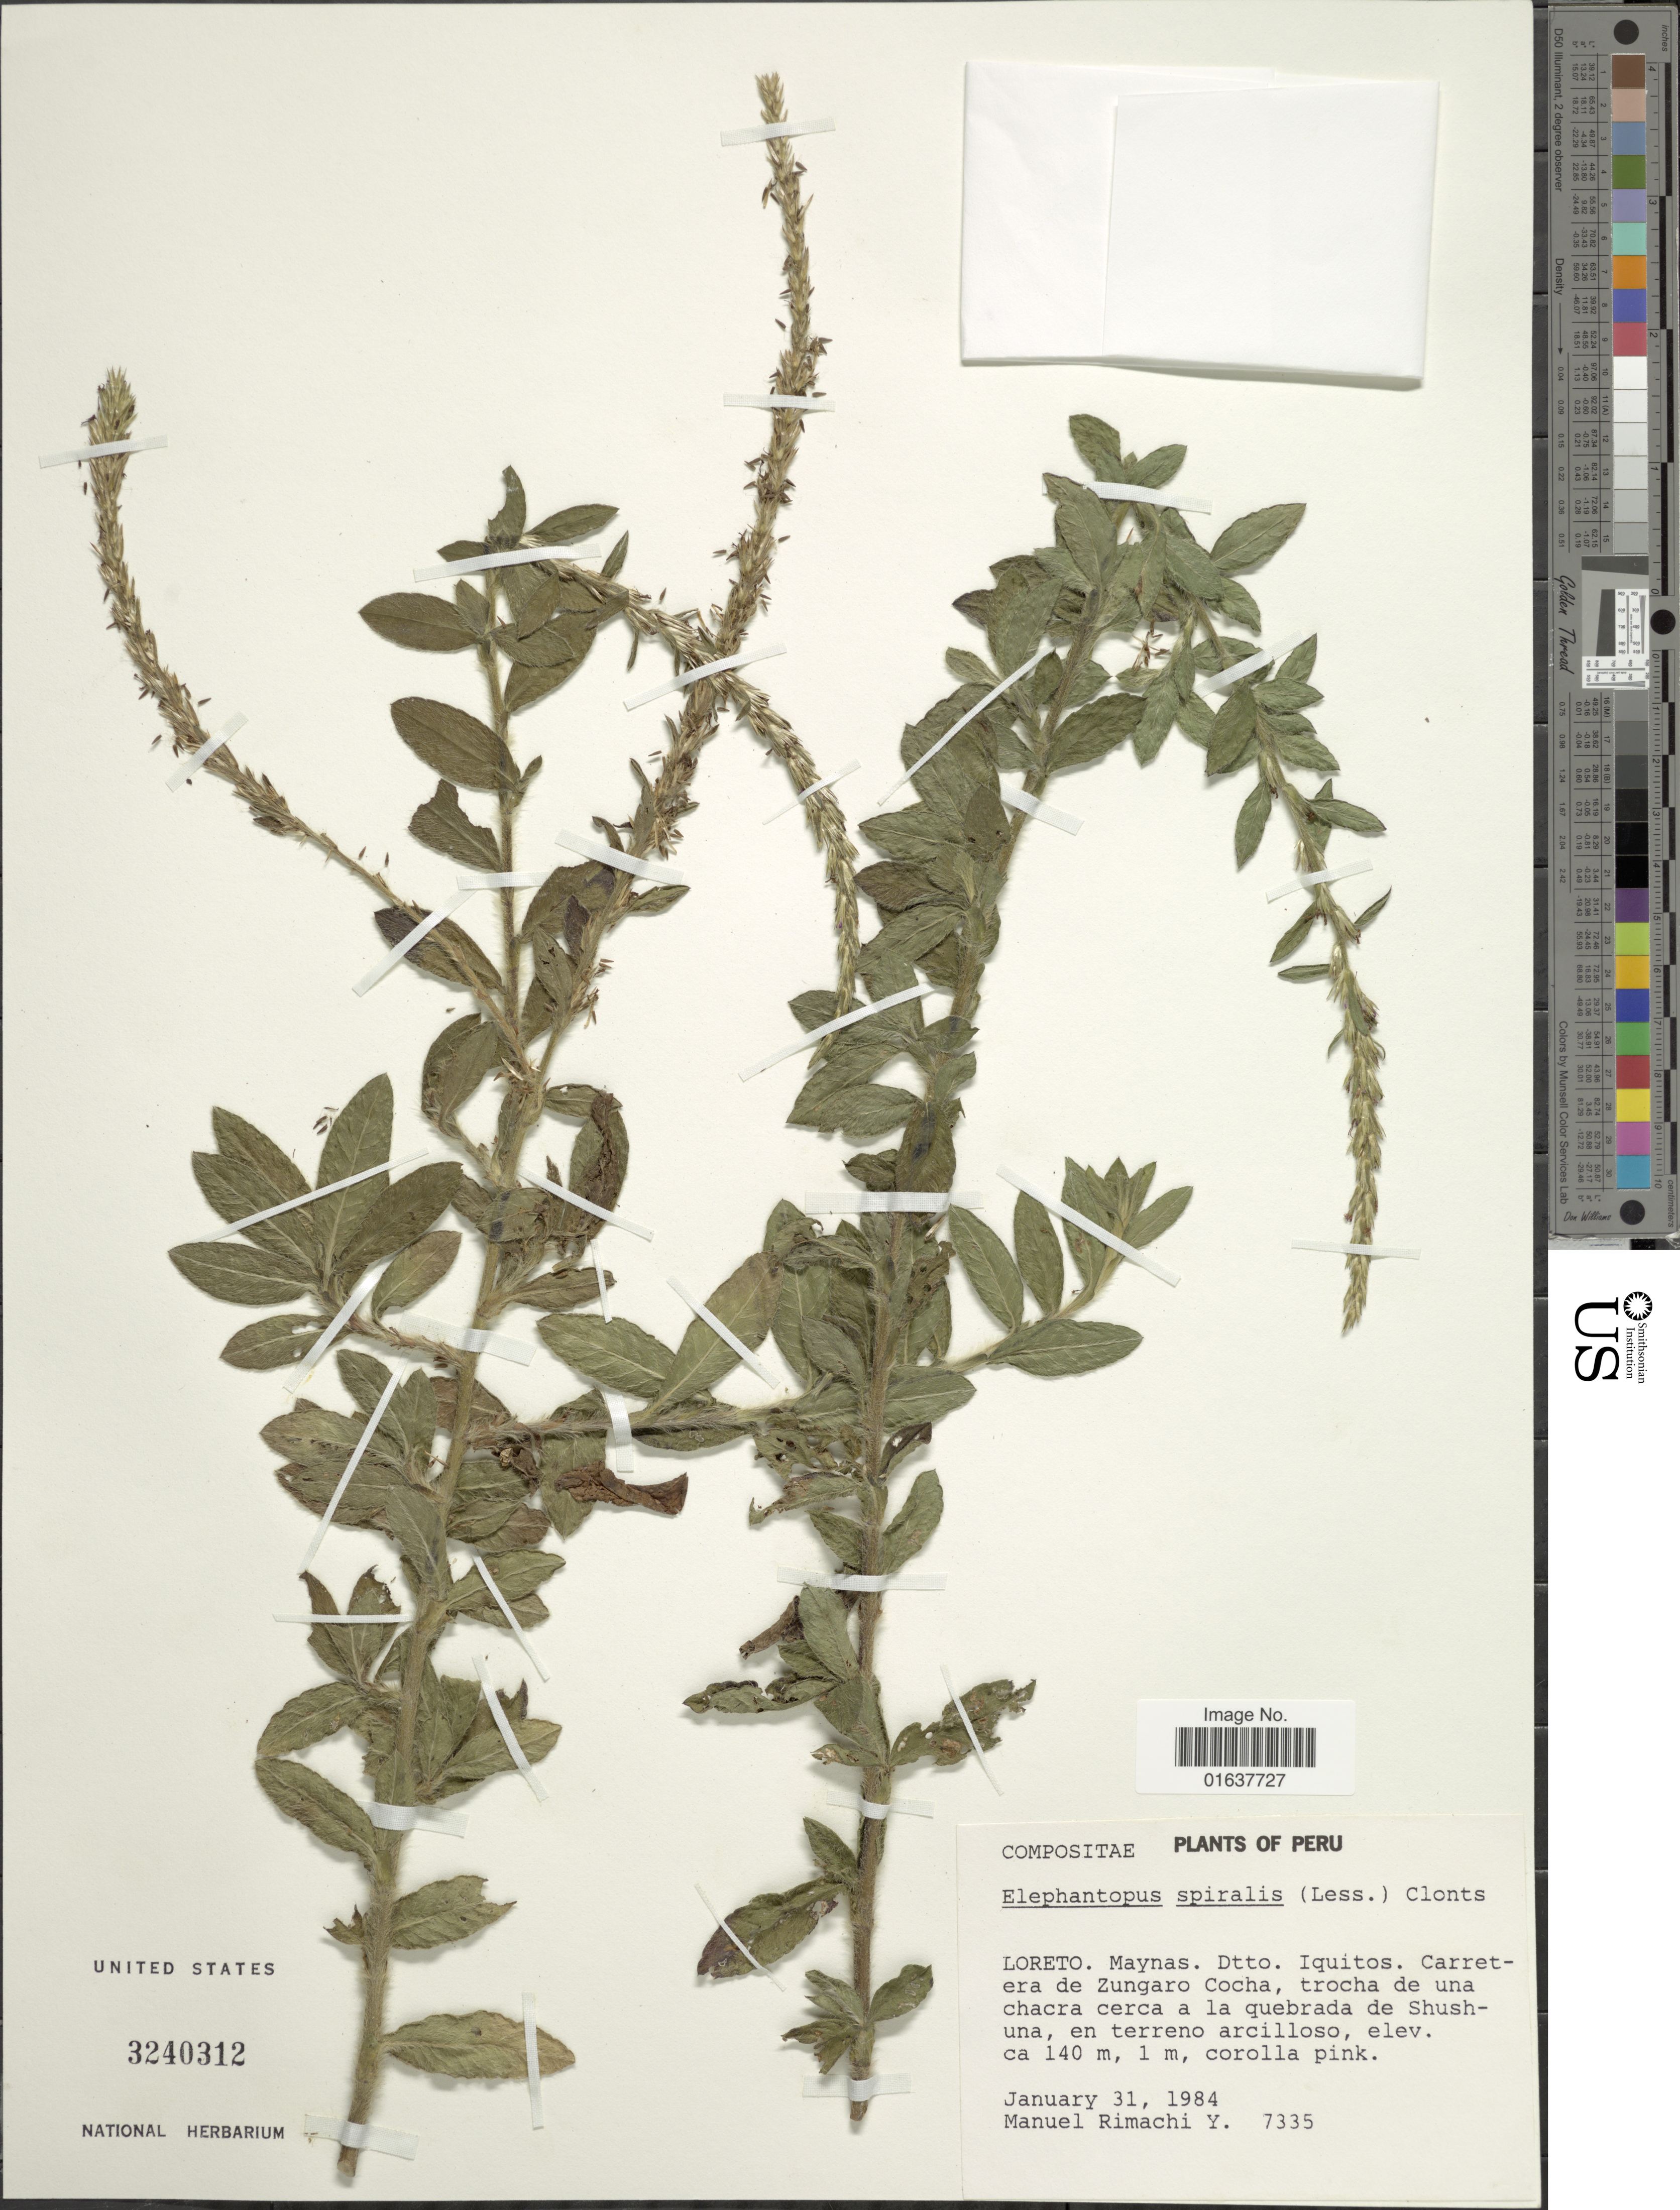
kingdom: Plantae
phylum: Tracheophyta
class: Magnoliopsida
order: Asterales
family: Asteraceae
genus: Pseudelephantopus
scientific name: Pseudelephantopus spiralis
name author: (Less.) Cronquist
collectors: M. Rimachi Y.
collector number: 7335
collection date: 1984-01-31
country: Peru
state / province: Loreto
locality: Maynas. Dtto. Iquitos. Carretera de Zungaro Cocha, trocha de una chacra cerca a la quebrada de Shushuna, en terreno arcilloso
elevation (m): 140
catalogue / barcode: US 3240312